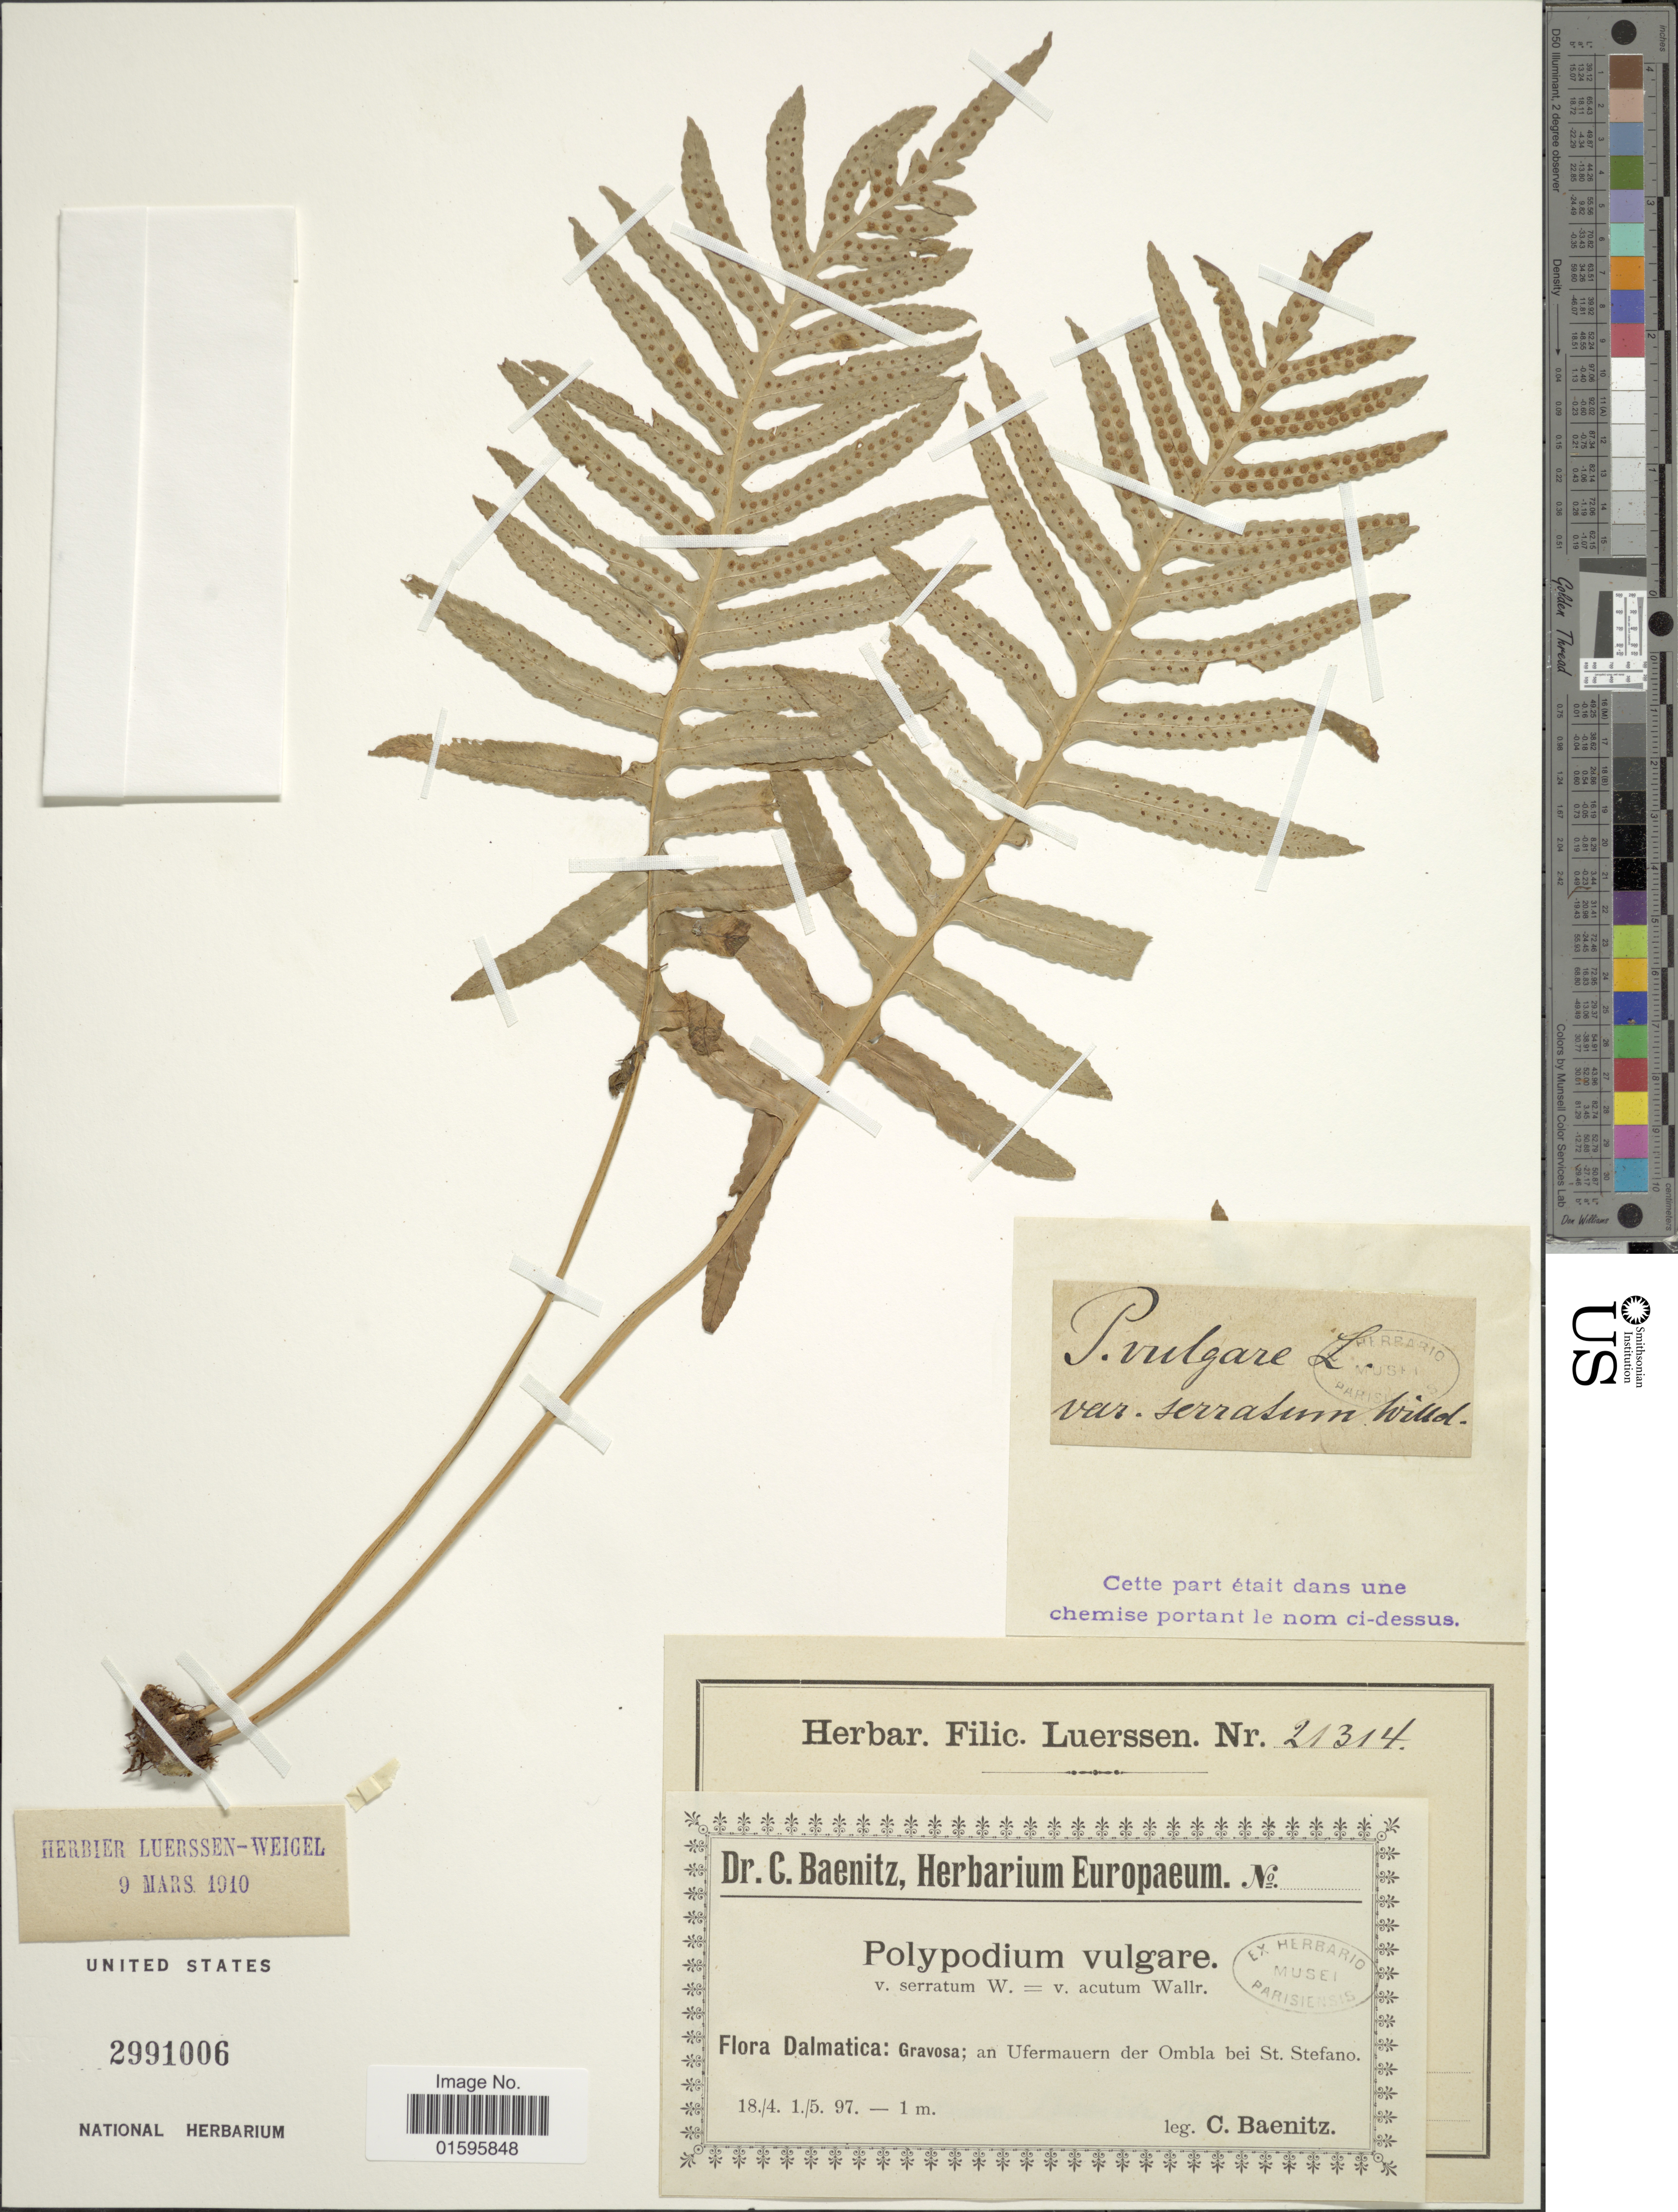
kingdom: Plantae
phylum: Tracheophyta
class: Polypodiopsida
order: Polypodiales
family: Polypodiaceae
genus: Polypodium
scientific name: Polypodium vulgare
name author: L.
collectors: C. G. Baenitz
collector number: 21314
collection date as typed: Transcribed d/m/y: 18/4/97 to 1/5/97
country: Croatia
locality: Dalmatica, Gravosa, an Ufermauern der Ombla bei St. Stefano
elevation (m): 1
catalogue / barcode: US 2991006